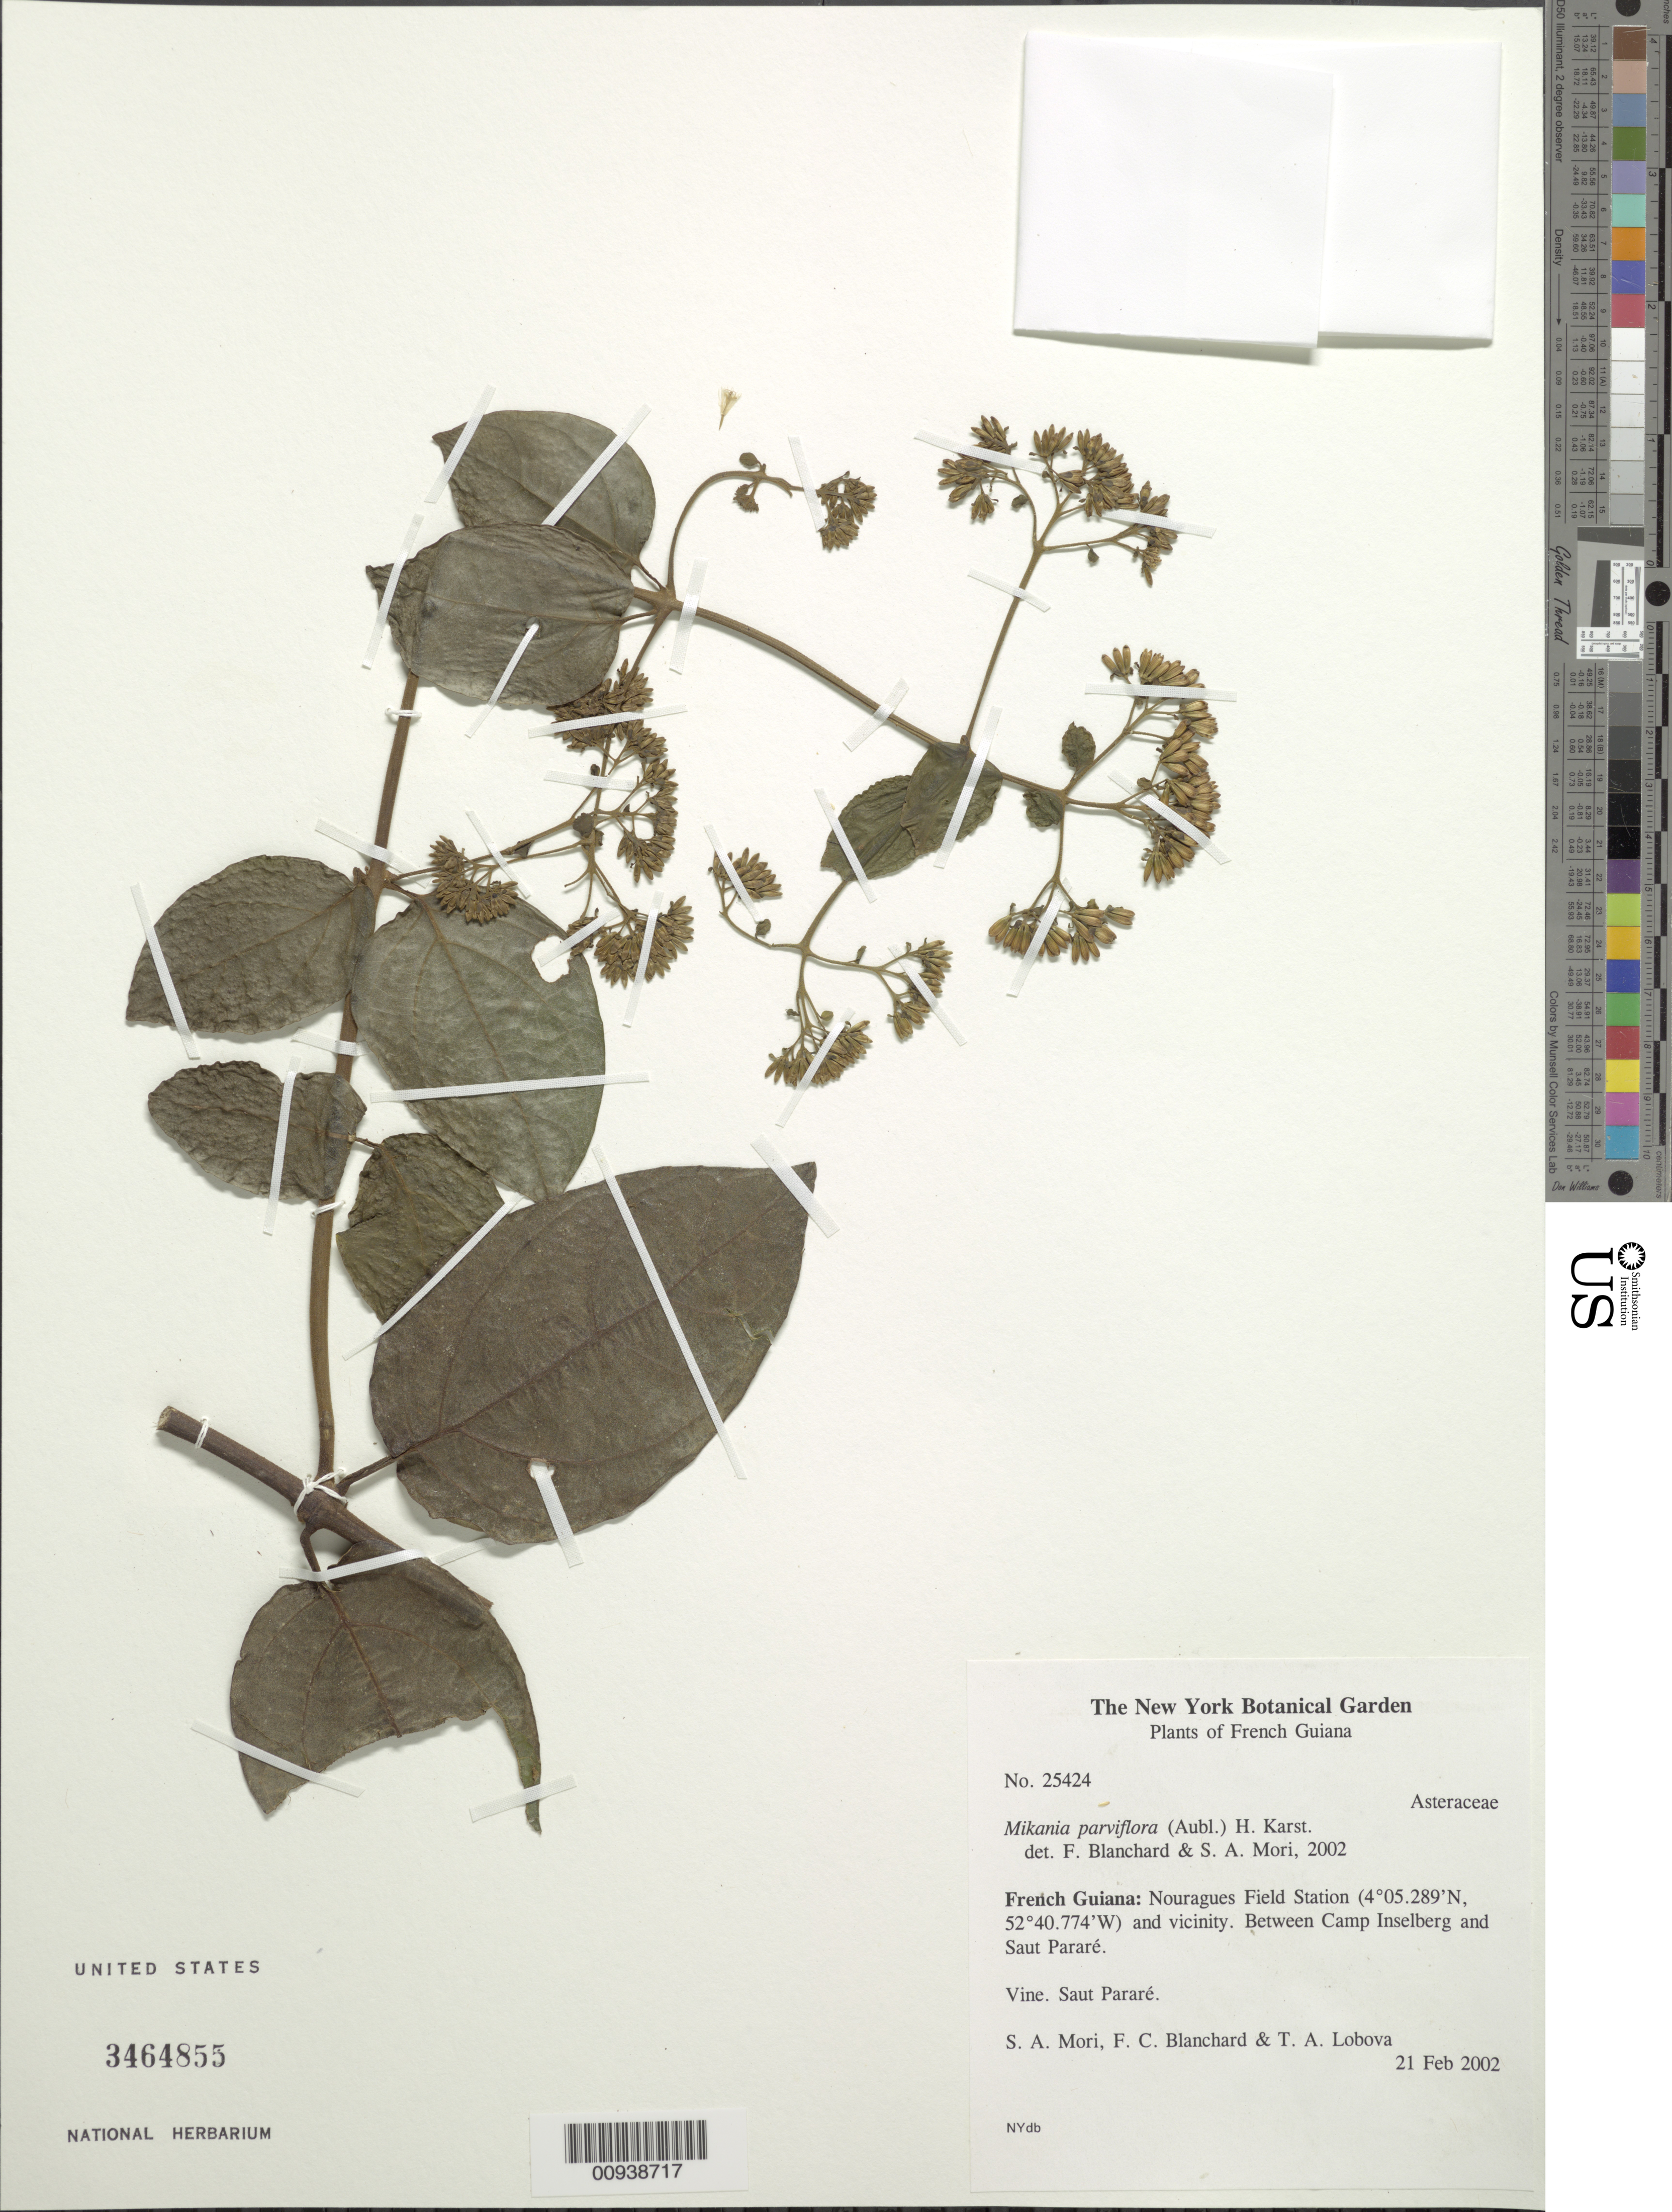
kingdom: Plantae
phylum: Tracheophyta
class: Magnoliopsida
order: Asterales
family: Asteraceae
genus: Mikania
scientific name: Mikania parviflora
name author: (Aubl.) H. Karst.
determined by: Blanchard, F.; Mori, Scott A.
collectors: S. Mori, F. Blanchard & T. Lobova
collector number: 25424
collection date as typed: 21-Feb-02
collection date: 2002-02-21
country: French Guiana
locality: Saut Parare; Nourages Field Station and vic, between Camp Inselberg and Saut Parare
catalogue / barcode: US 3464855